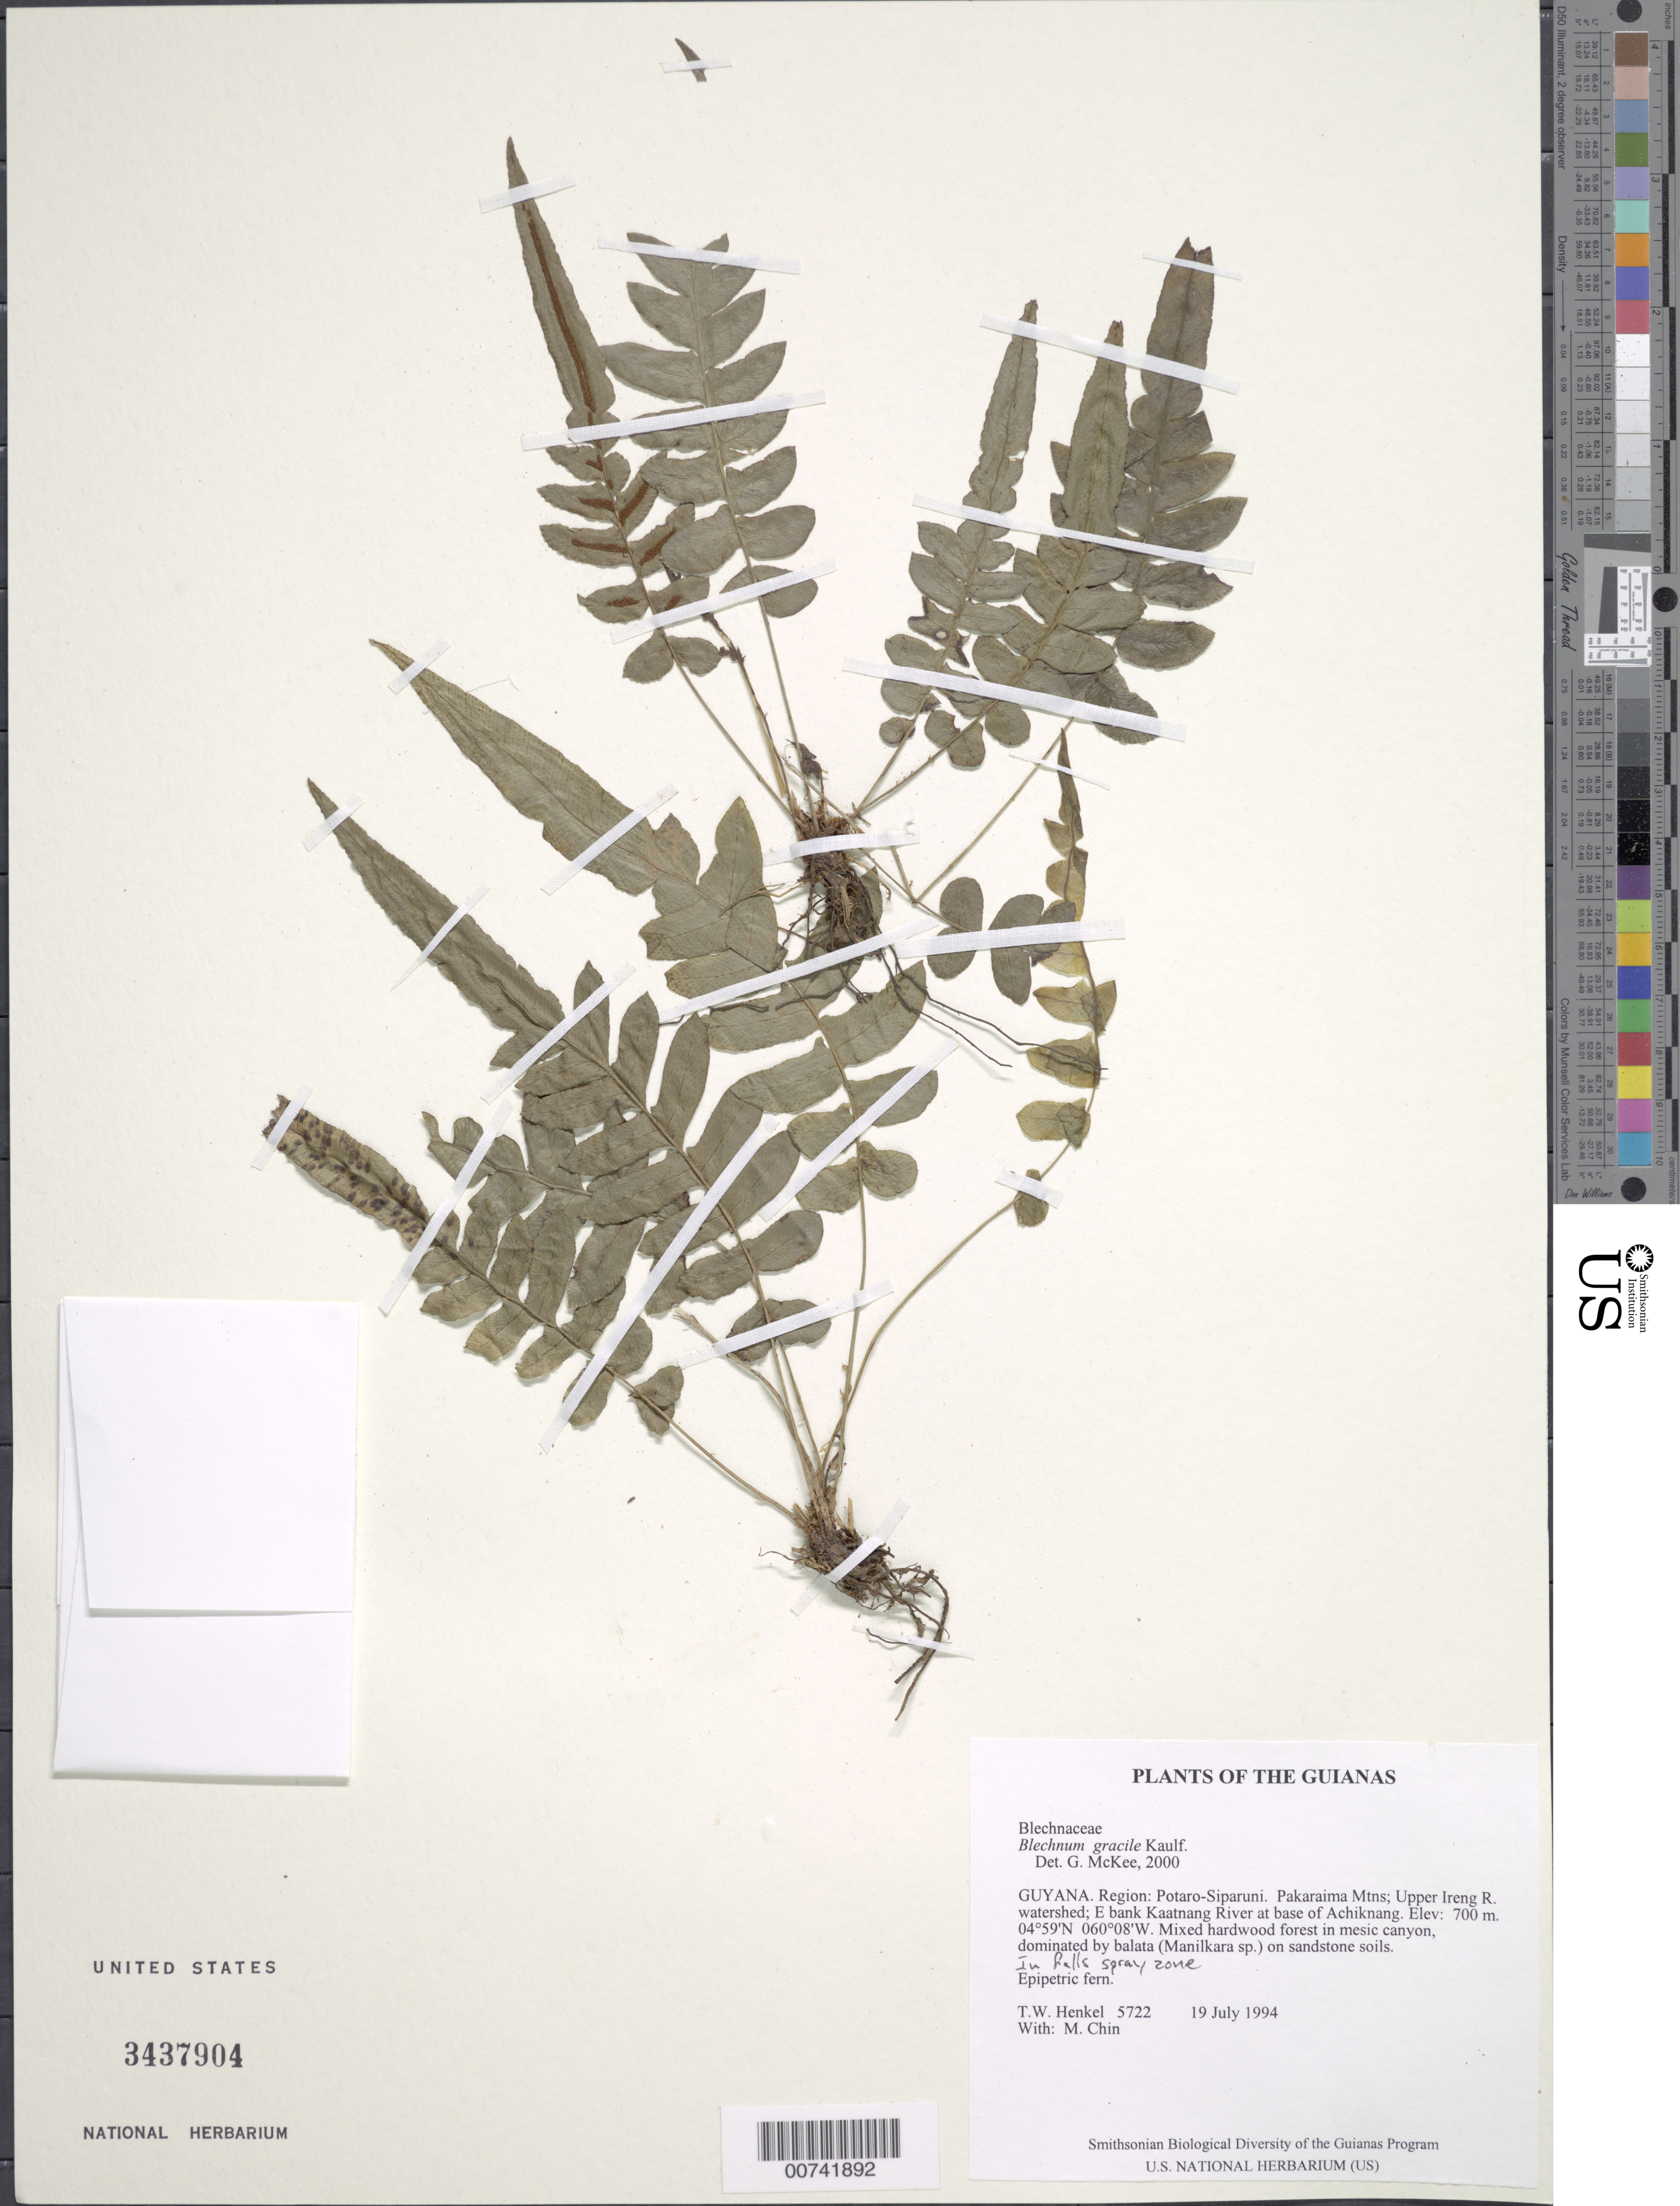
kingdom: Plantae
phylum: Tracheophyta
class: Polypodiopsida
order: Polypodiales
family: Blechnaceae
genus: Blechnum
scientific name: Blechnum gracile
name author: Kaulf.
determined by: McKee, G. S., (US), NMNH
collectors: T. Henkel & M. Chin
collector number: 5722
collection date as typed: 19 July 1994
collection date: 1994-07-19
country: Guyana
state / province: Potaro-Siparuni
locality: Pakaraima Mtns; Upper Ireng R. watershed; E bank Kaatnang River at base of Achiknang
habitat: Mixed hardwood forest in mesic canyon, dominated by balata (Manilkara sp.) on sandstone soils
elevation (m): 700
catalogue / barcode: US 3437904